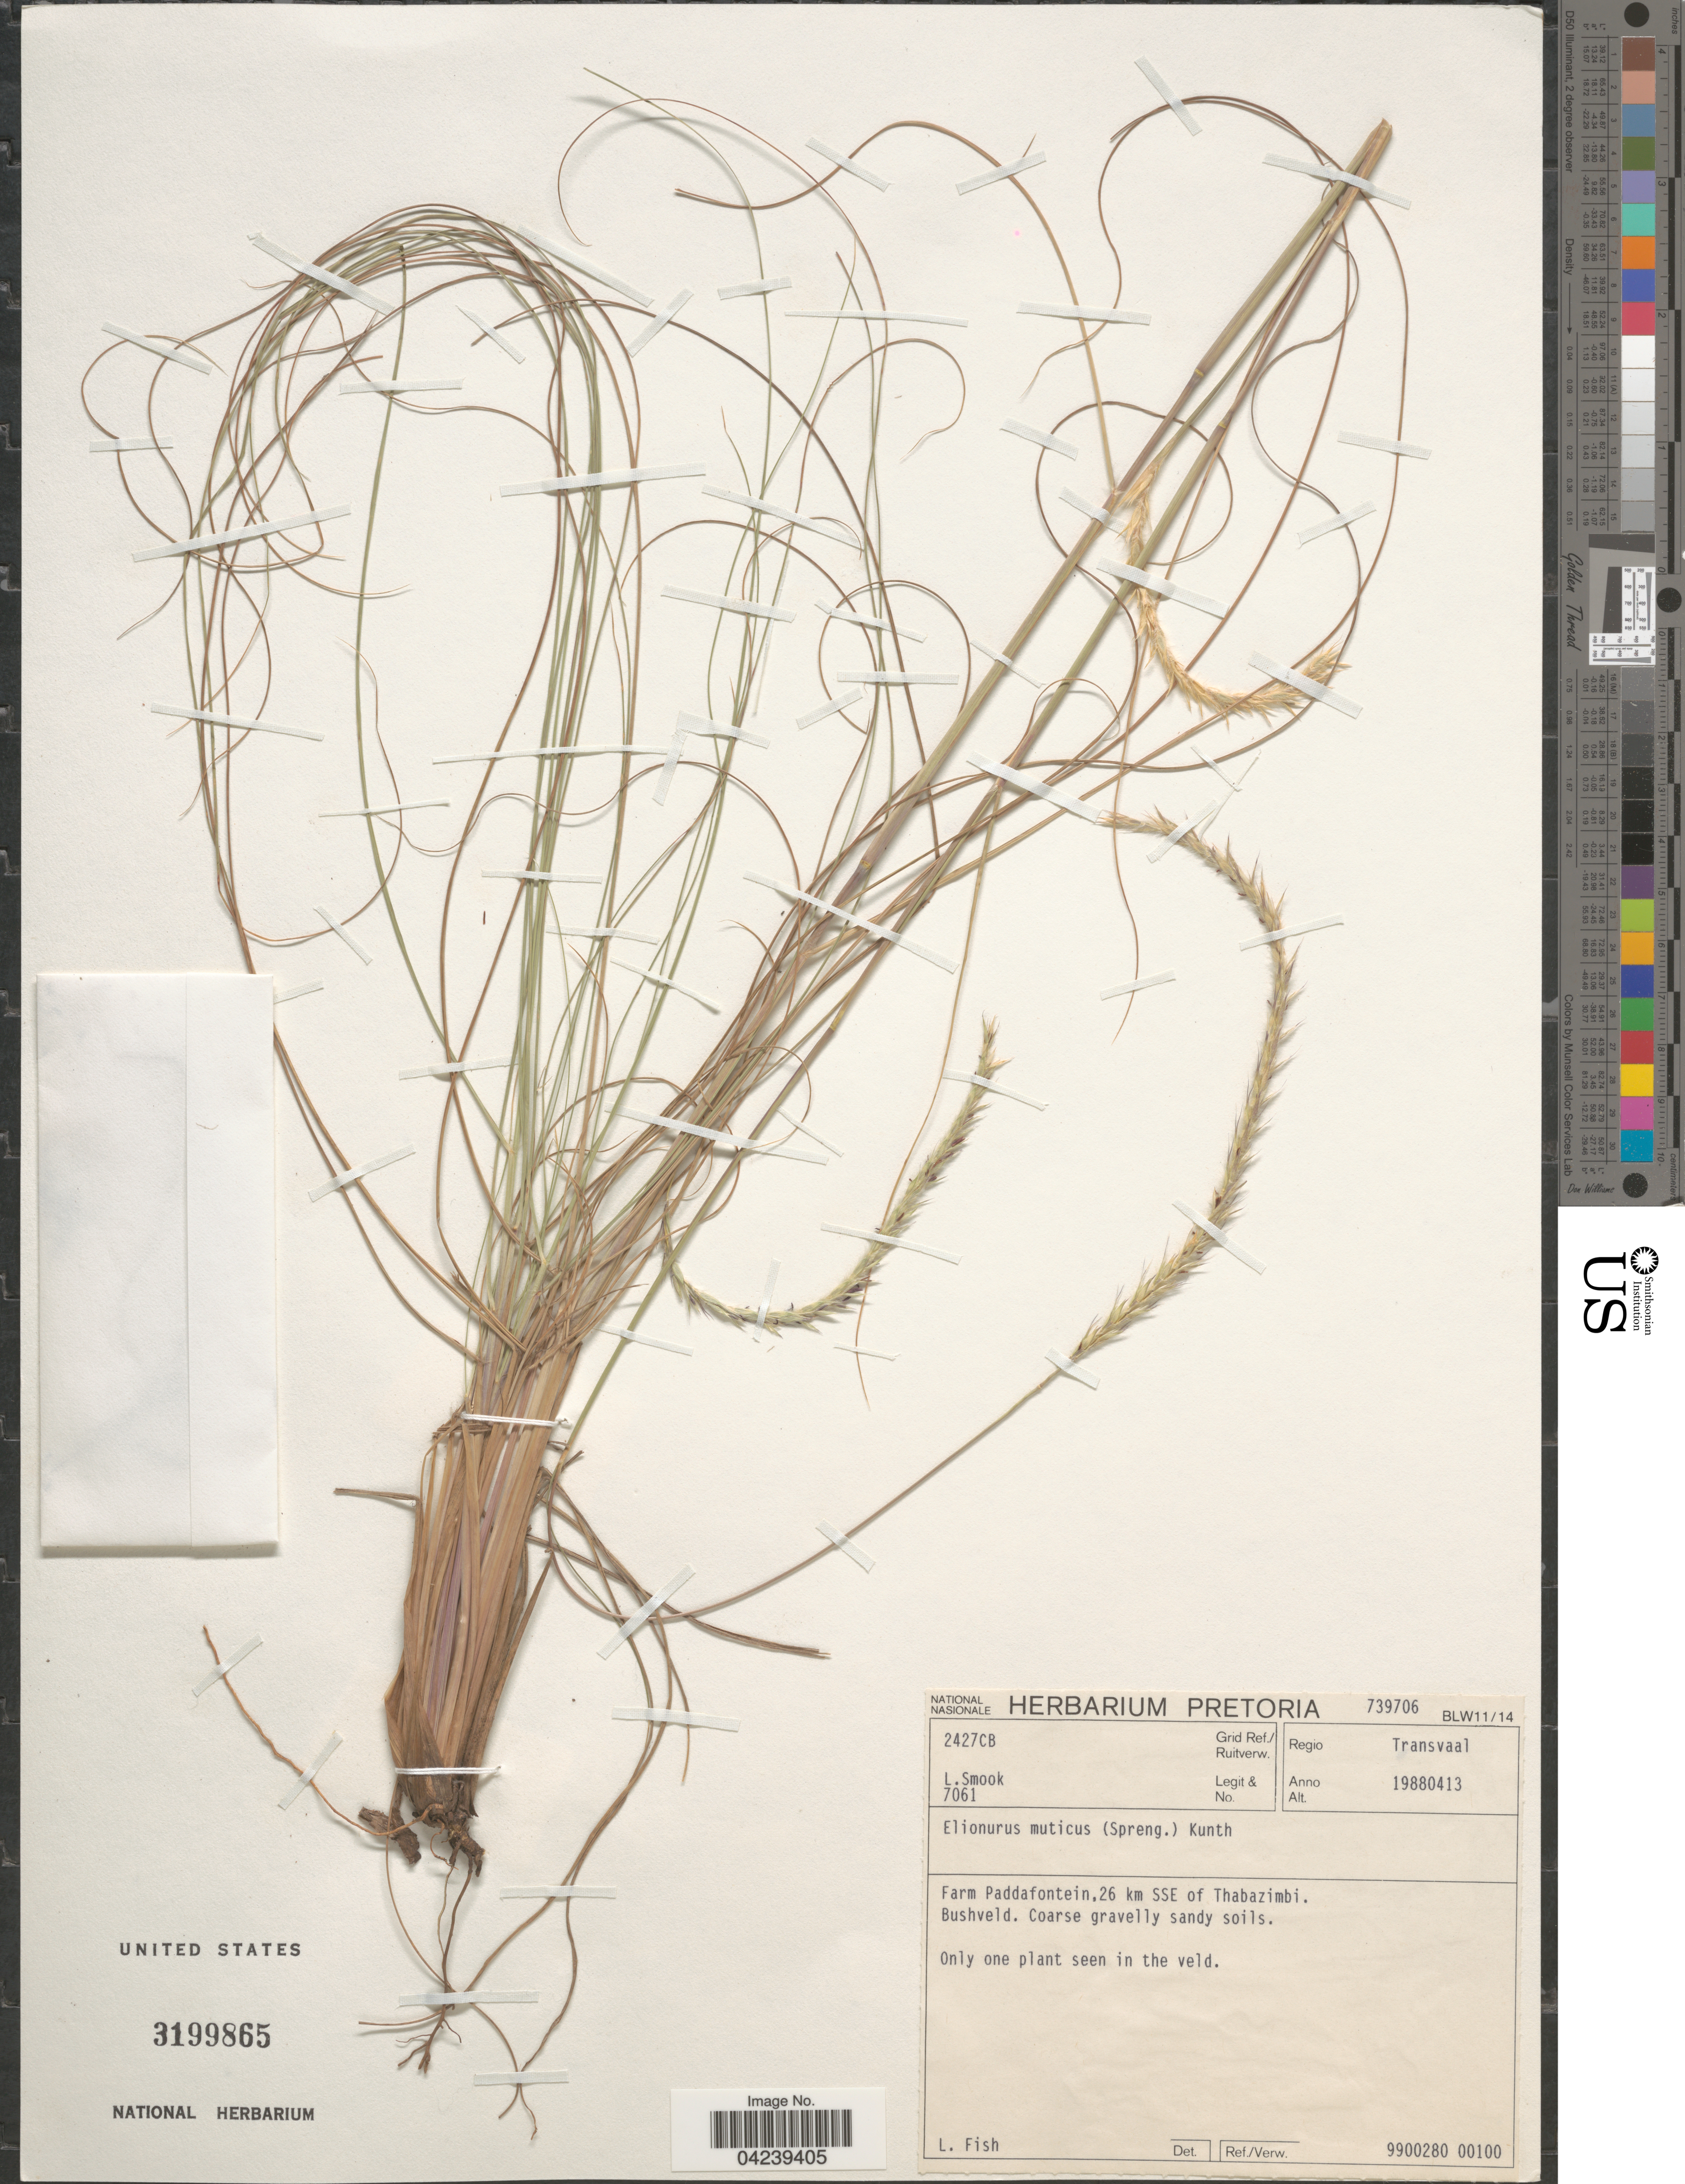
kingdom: Plantae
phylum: Tracheophyta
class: Liliopsida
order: Poales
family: Poaceae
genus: Elionurus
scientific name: Elionurus muticus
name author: (Spreng.) Kuntze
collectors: L. Smook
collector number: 7061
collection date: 1988-04-13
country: South Africa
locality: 2427CB Grid Ref./Ruitverw. Regio Transvaal. Farm Paddafontein, 26 km SSE of Thabazimbi.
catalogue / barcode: US 3199865